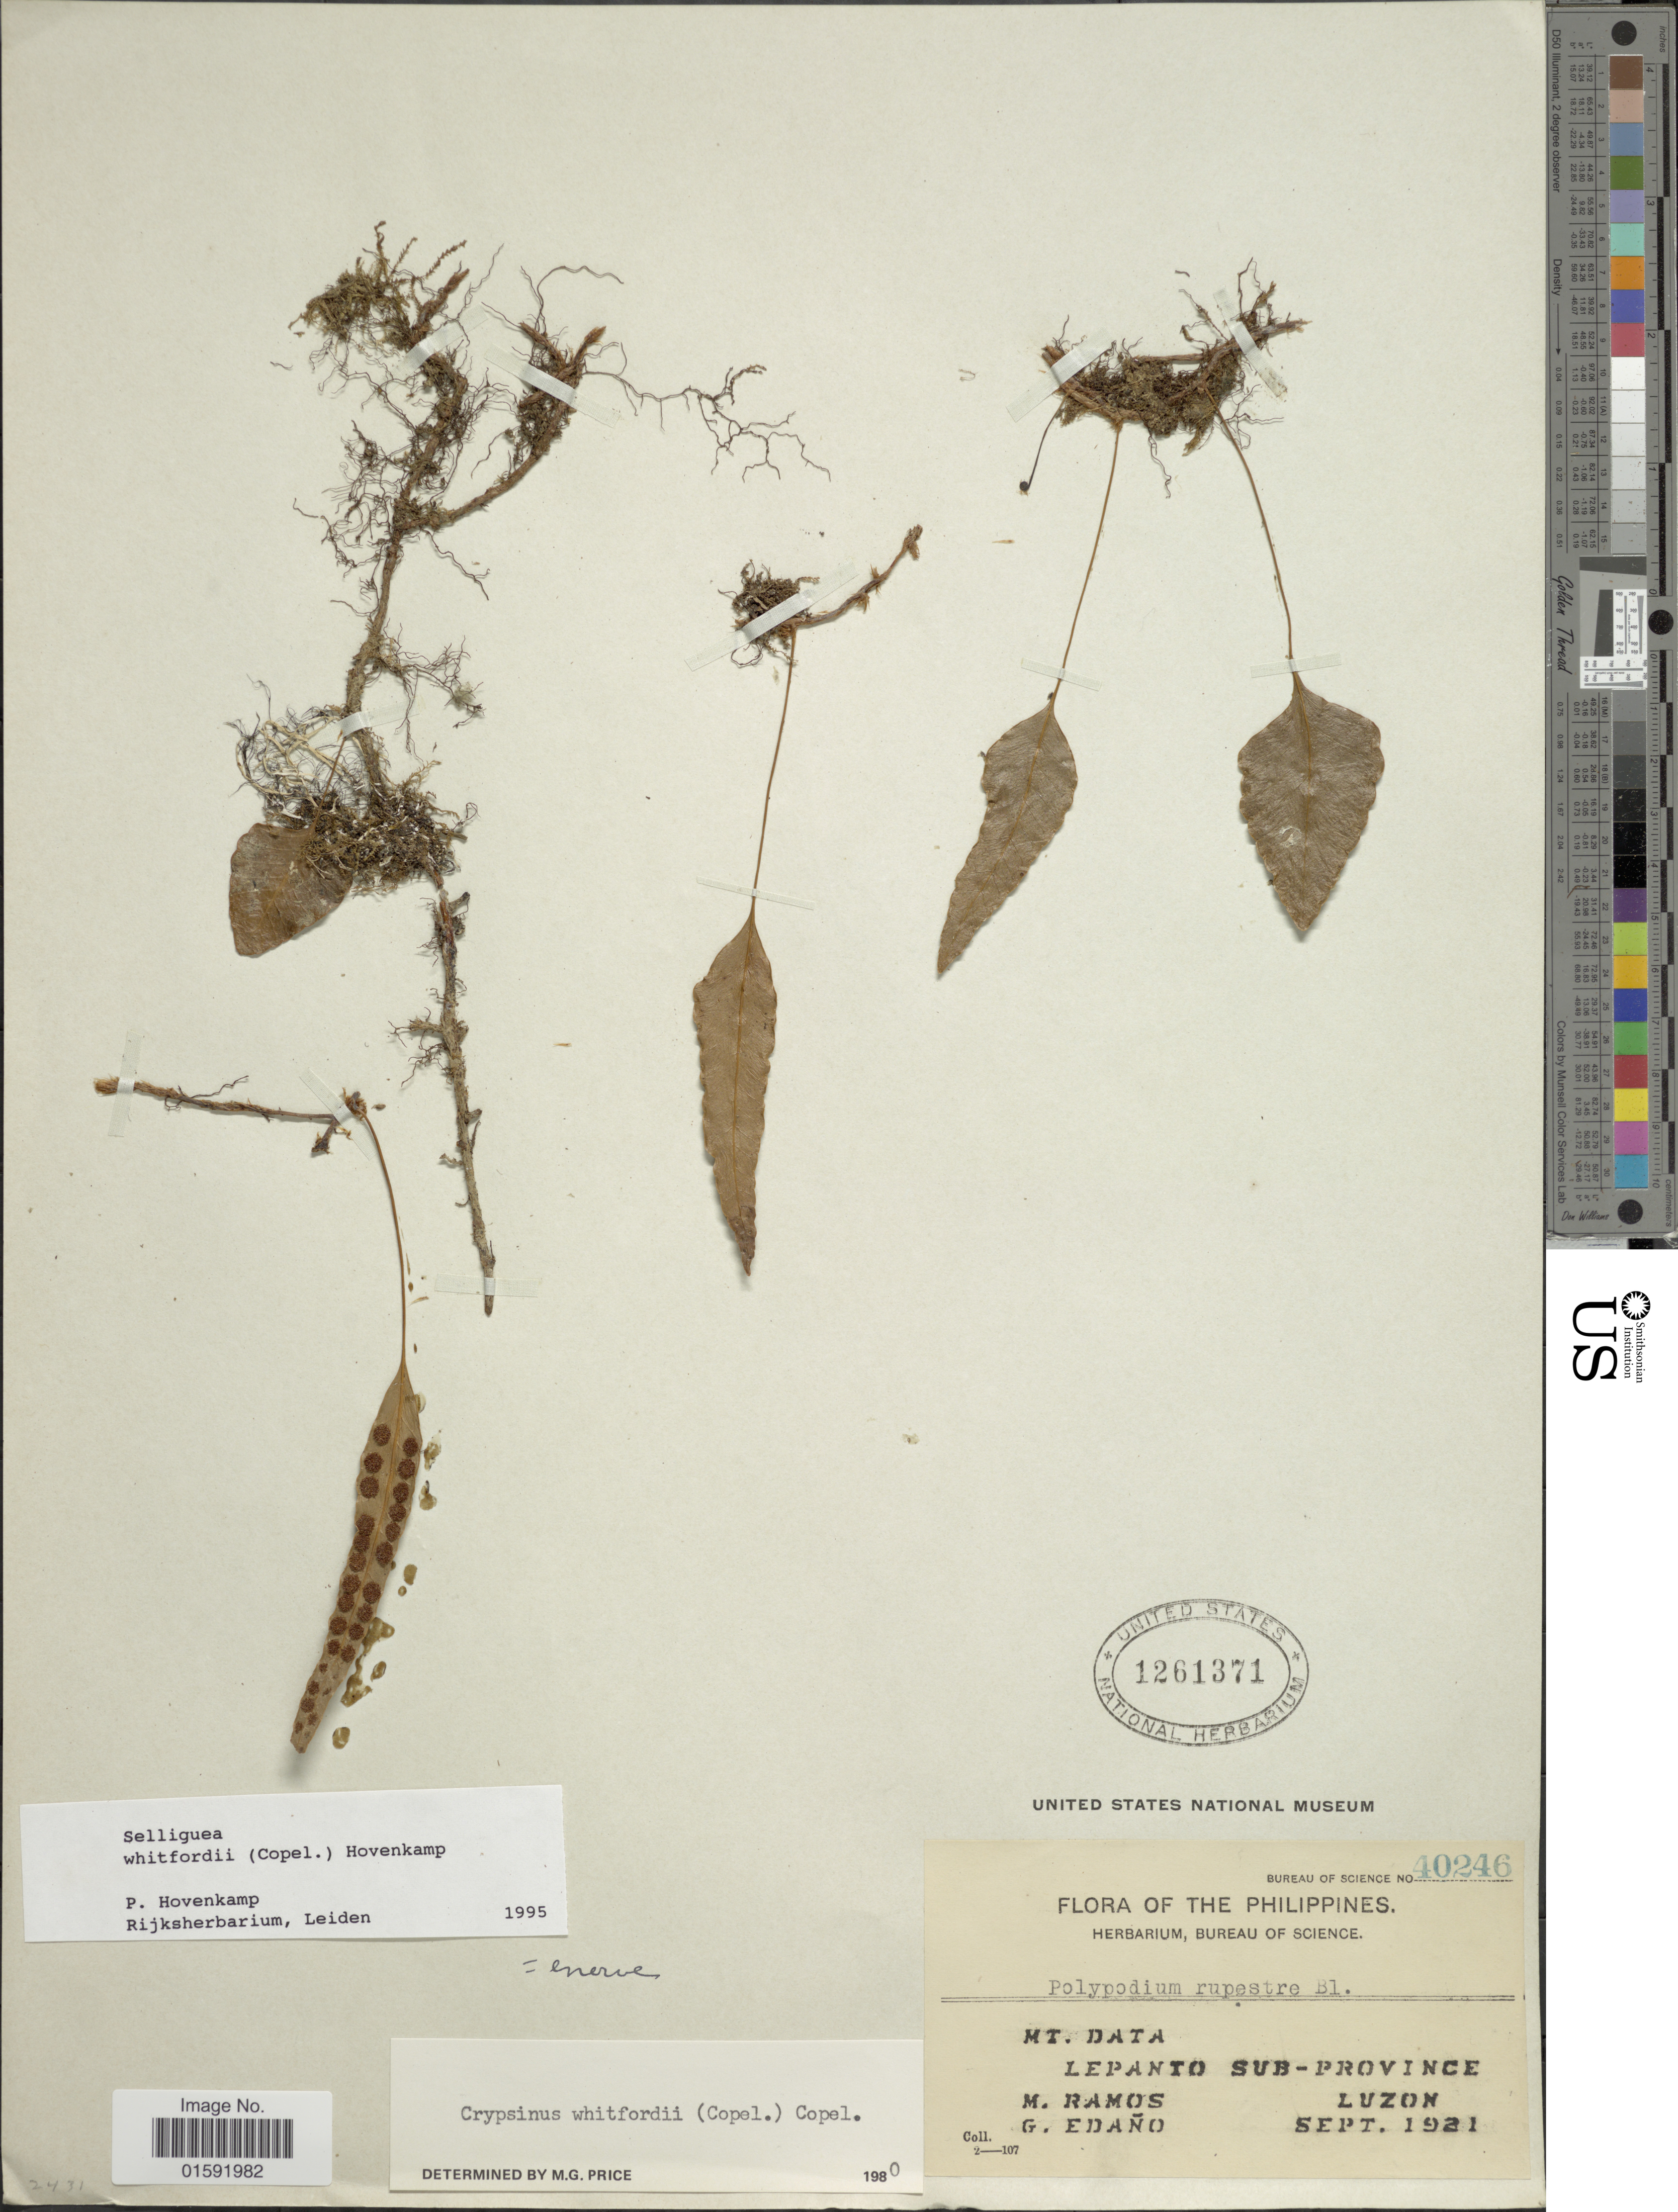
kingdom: Plantae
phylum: Tracheophyta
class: Polypodiopsida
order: Polypodiales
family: Polypodiaceae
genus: Selliguea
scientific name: Selliguea whitfordii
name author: (Copel.) Hovenkamp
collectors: M. Ramos & G. Edaño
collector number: Bureau of Science 40246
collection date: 1921-09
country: Philippines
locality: Mt. Data, Lepanto Sub-Province, Luzon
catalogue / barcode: US 1261371